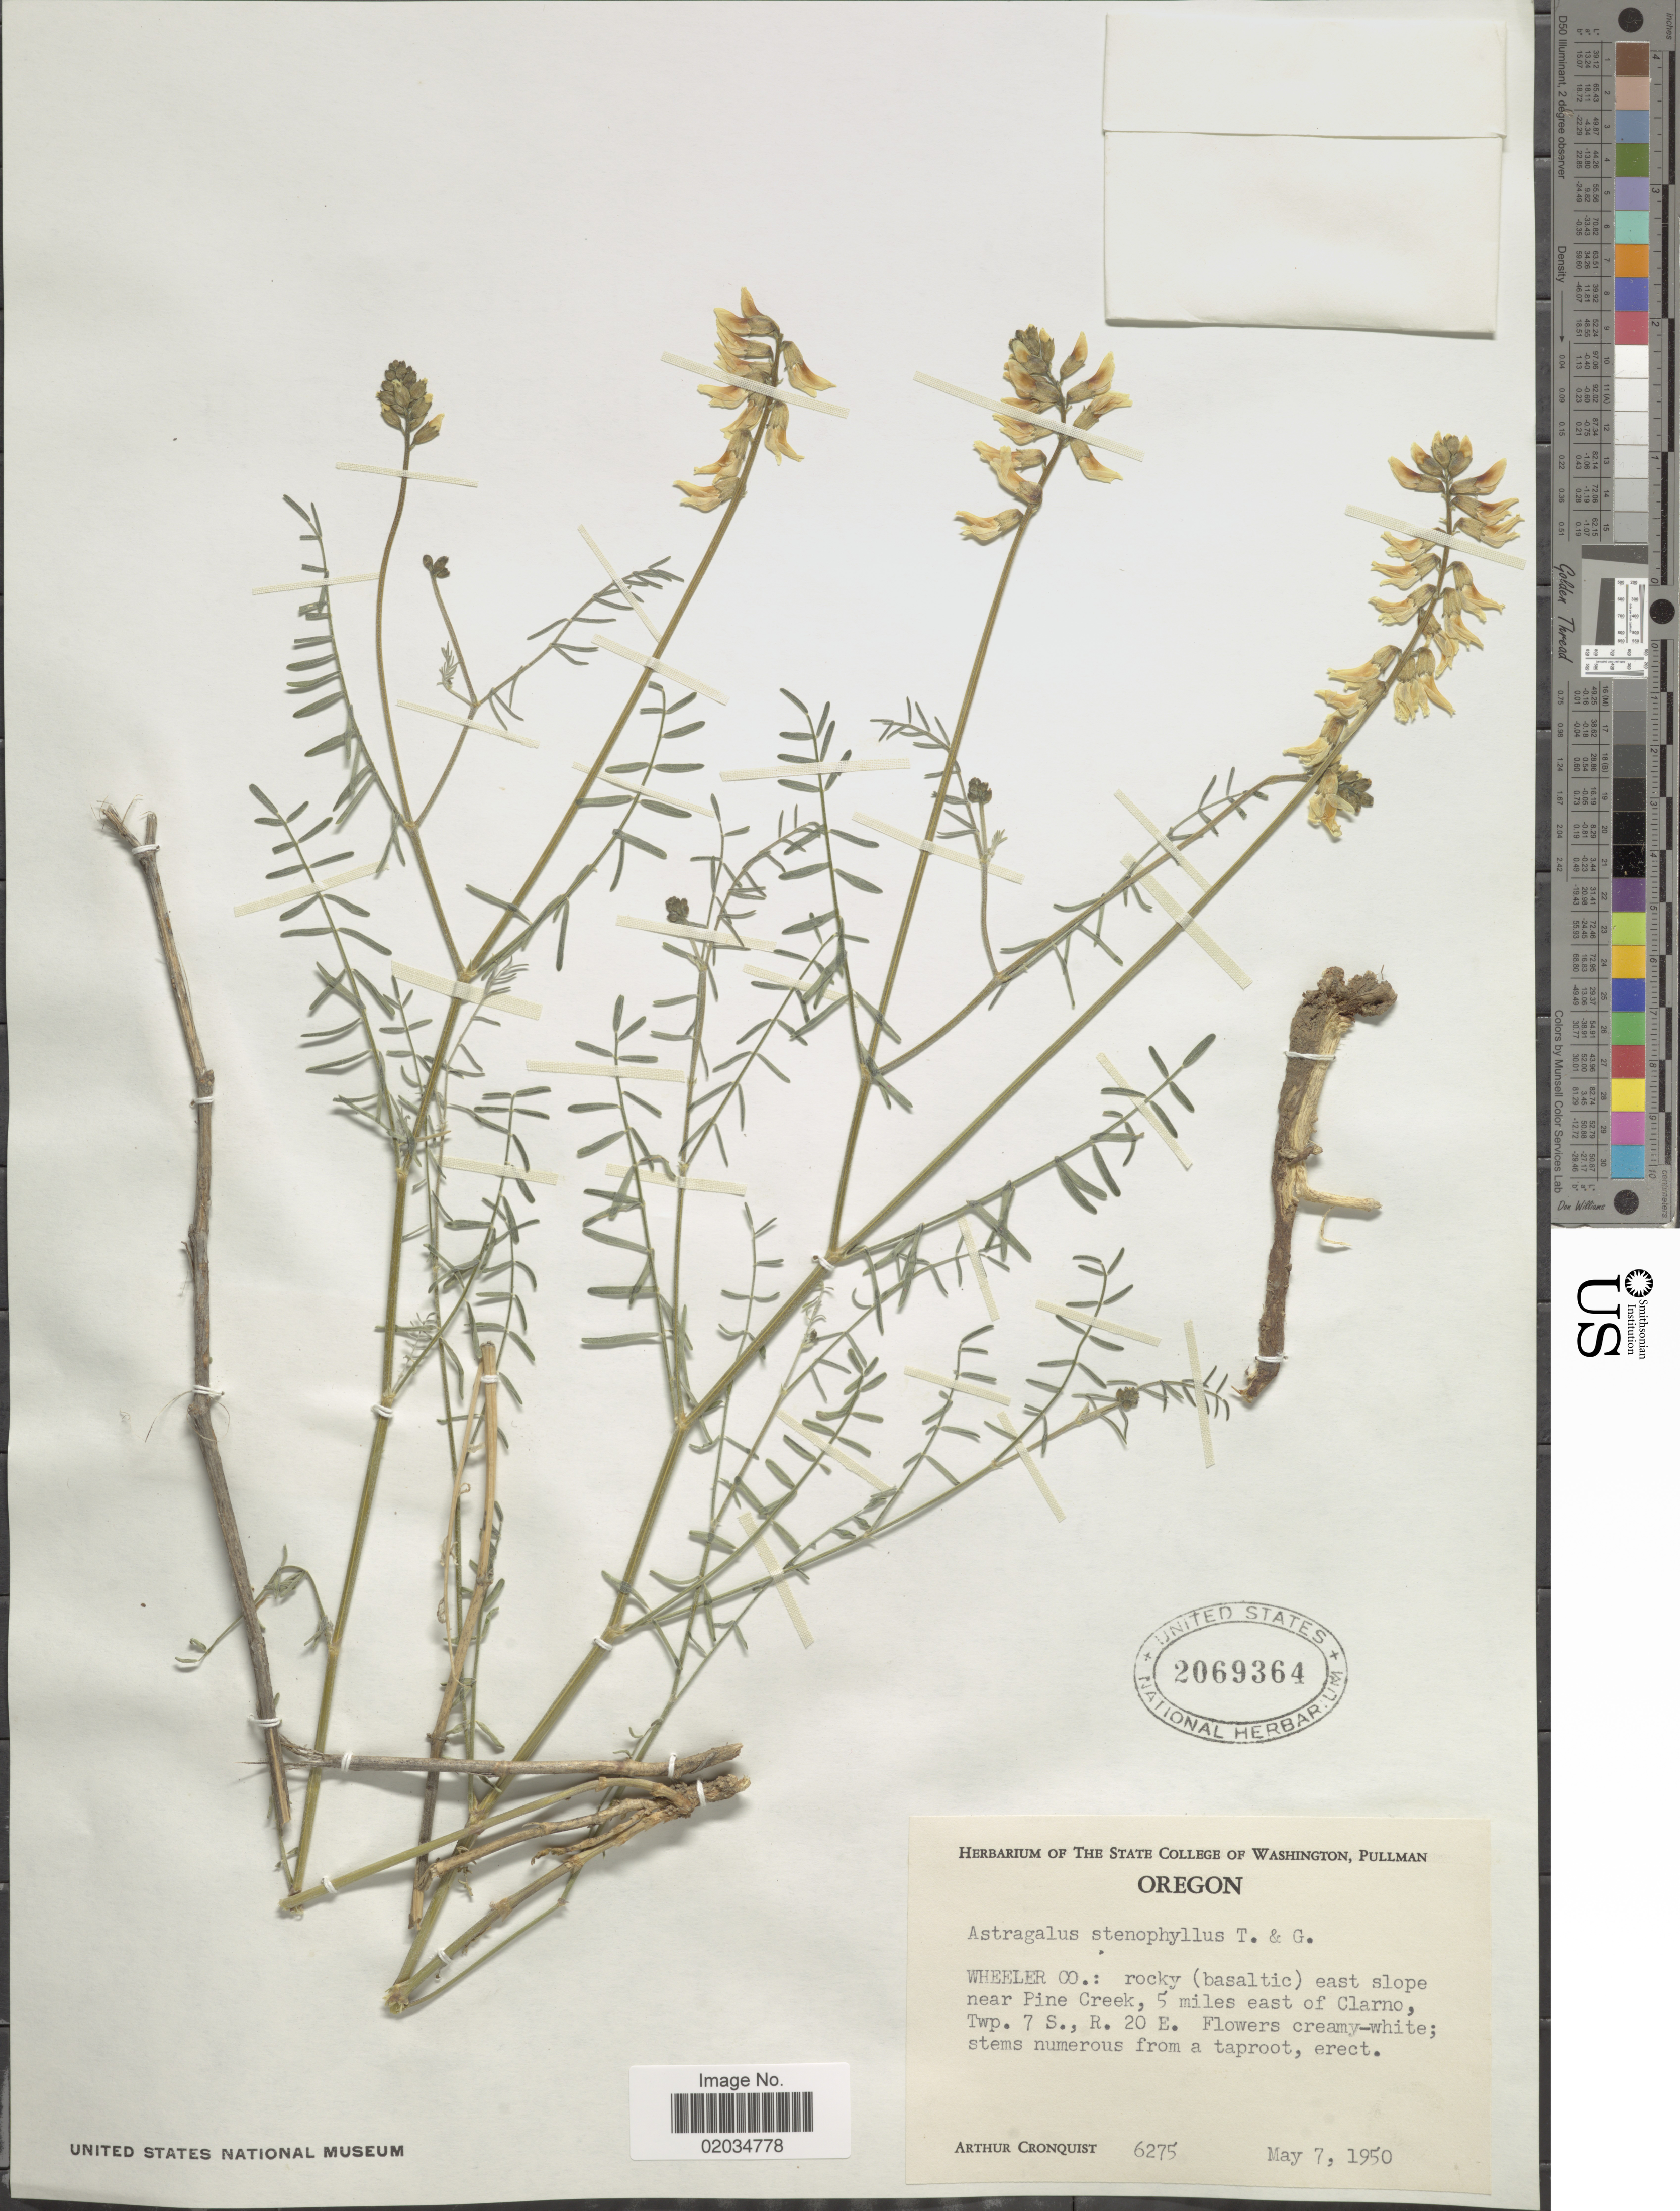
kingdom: Plantae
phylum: Tracheophyta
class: Magnoliopsida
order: Fabales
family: Fabaceae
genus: Astragalus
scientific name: Astragalus stenophyllus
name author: Torr. & A. Gray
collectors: A. J. Cronquist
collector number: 6275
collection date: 1950-05-07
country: United States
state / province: Oregon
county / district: Wheeler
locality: Wheeler Co.: east slope near Pine Creek, 5 miles east of Clarno, Twp. 7 S., R. 20 E.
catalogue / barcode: US 2069364